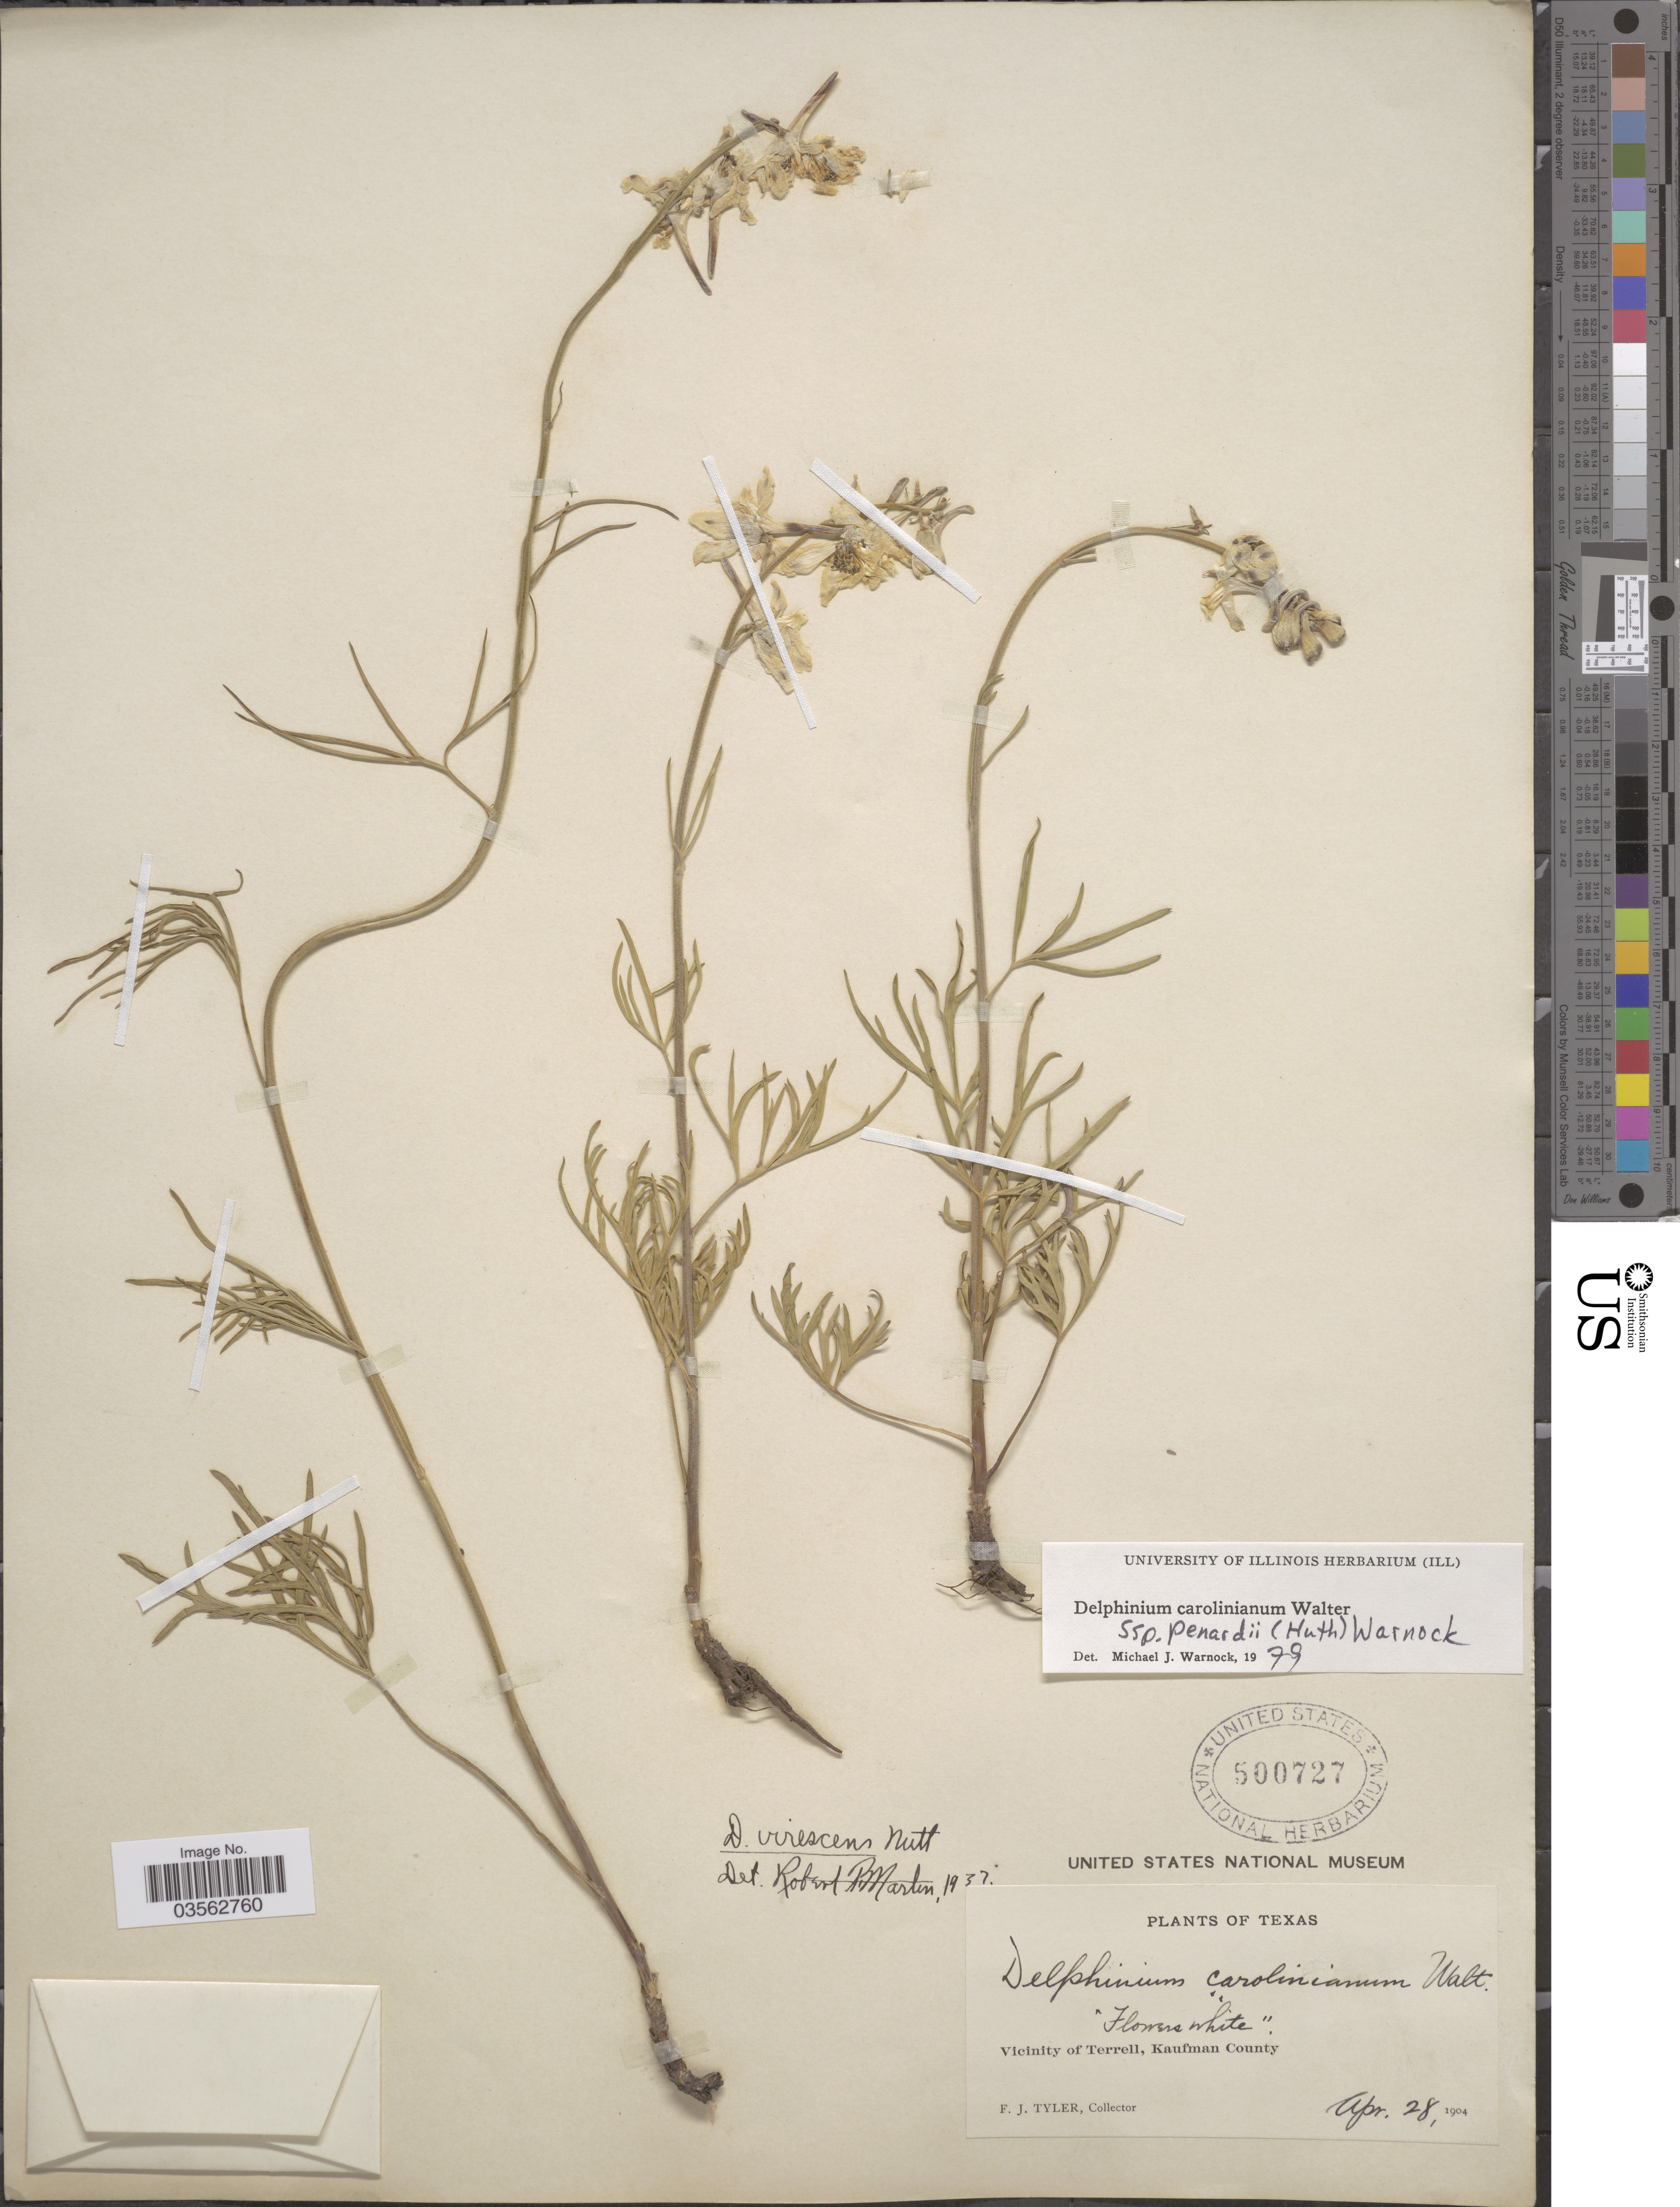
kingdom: Plantae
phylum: Tracheophyta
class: Magnoliopsida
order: Ranunculales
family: Ranunculaceae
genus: Delphinium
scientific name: Delphinium carolinianum subsp. penardii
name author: (Huth) M.J. Warnock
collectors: F. Tyler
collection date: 1904-04-28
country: United States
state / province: Texas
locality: Vicinity of Terrell, Kaufman County.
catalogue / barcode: US 500727